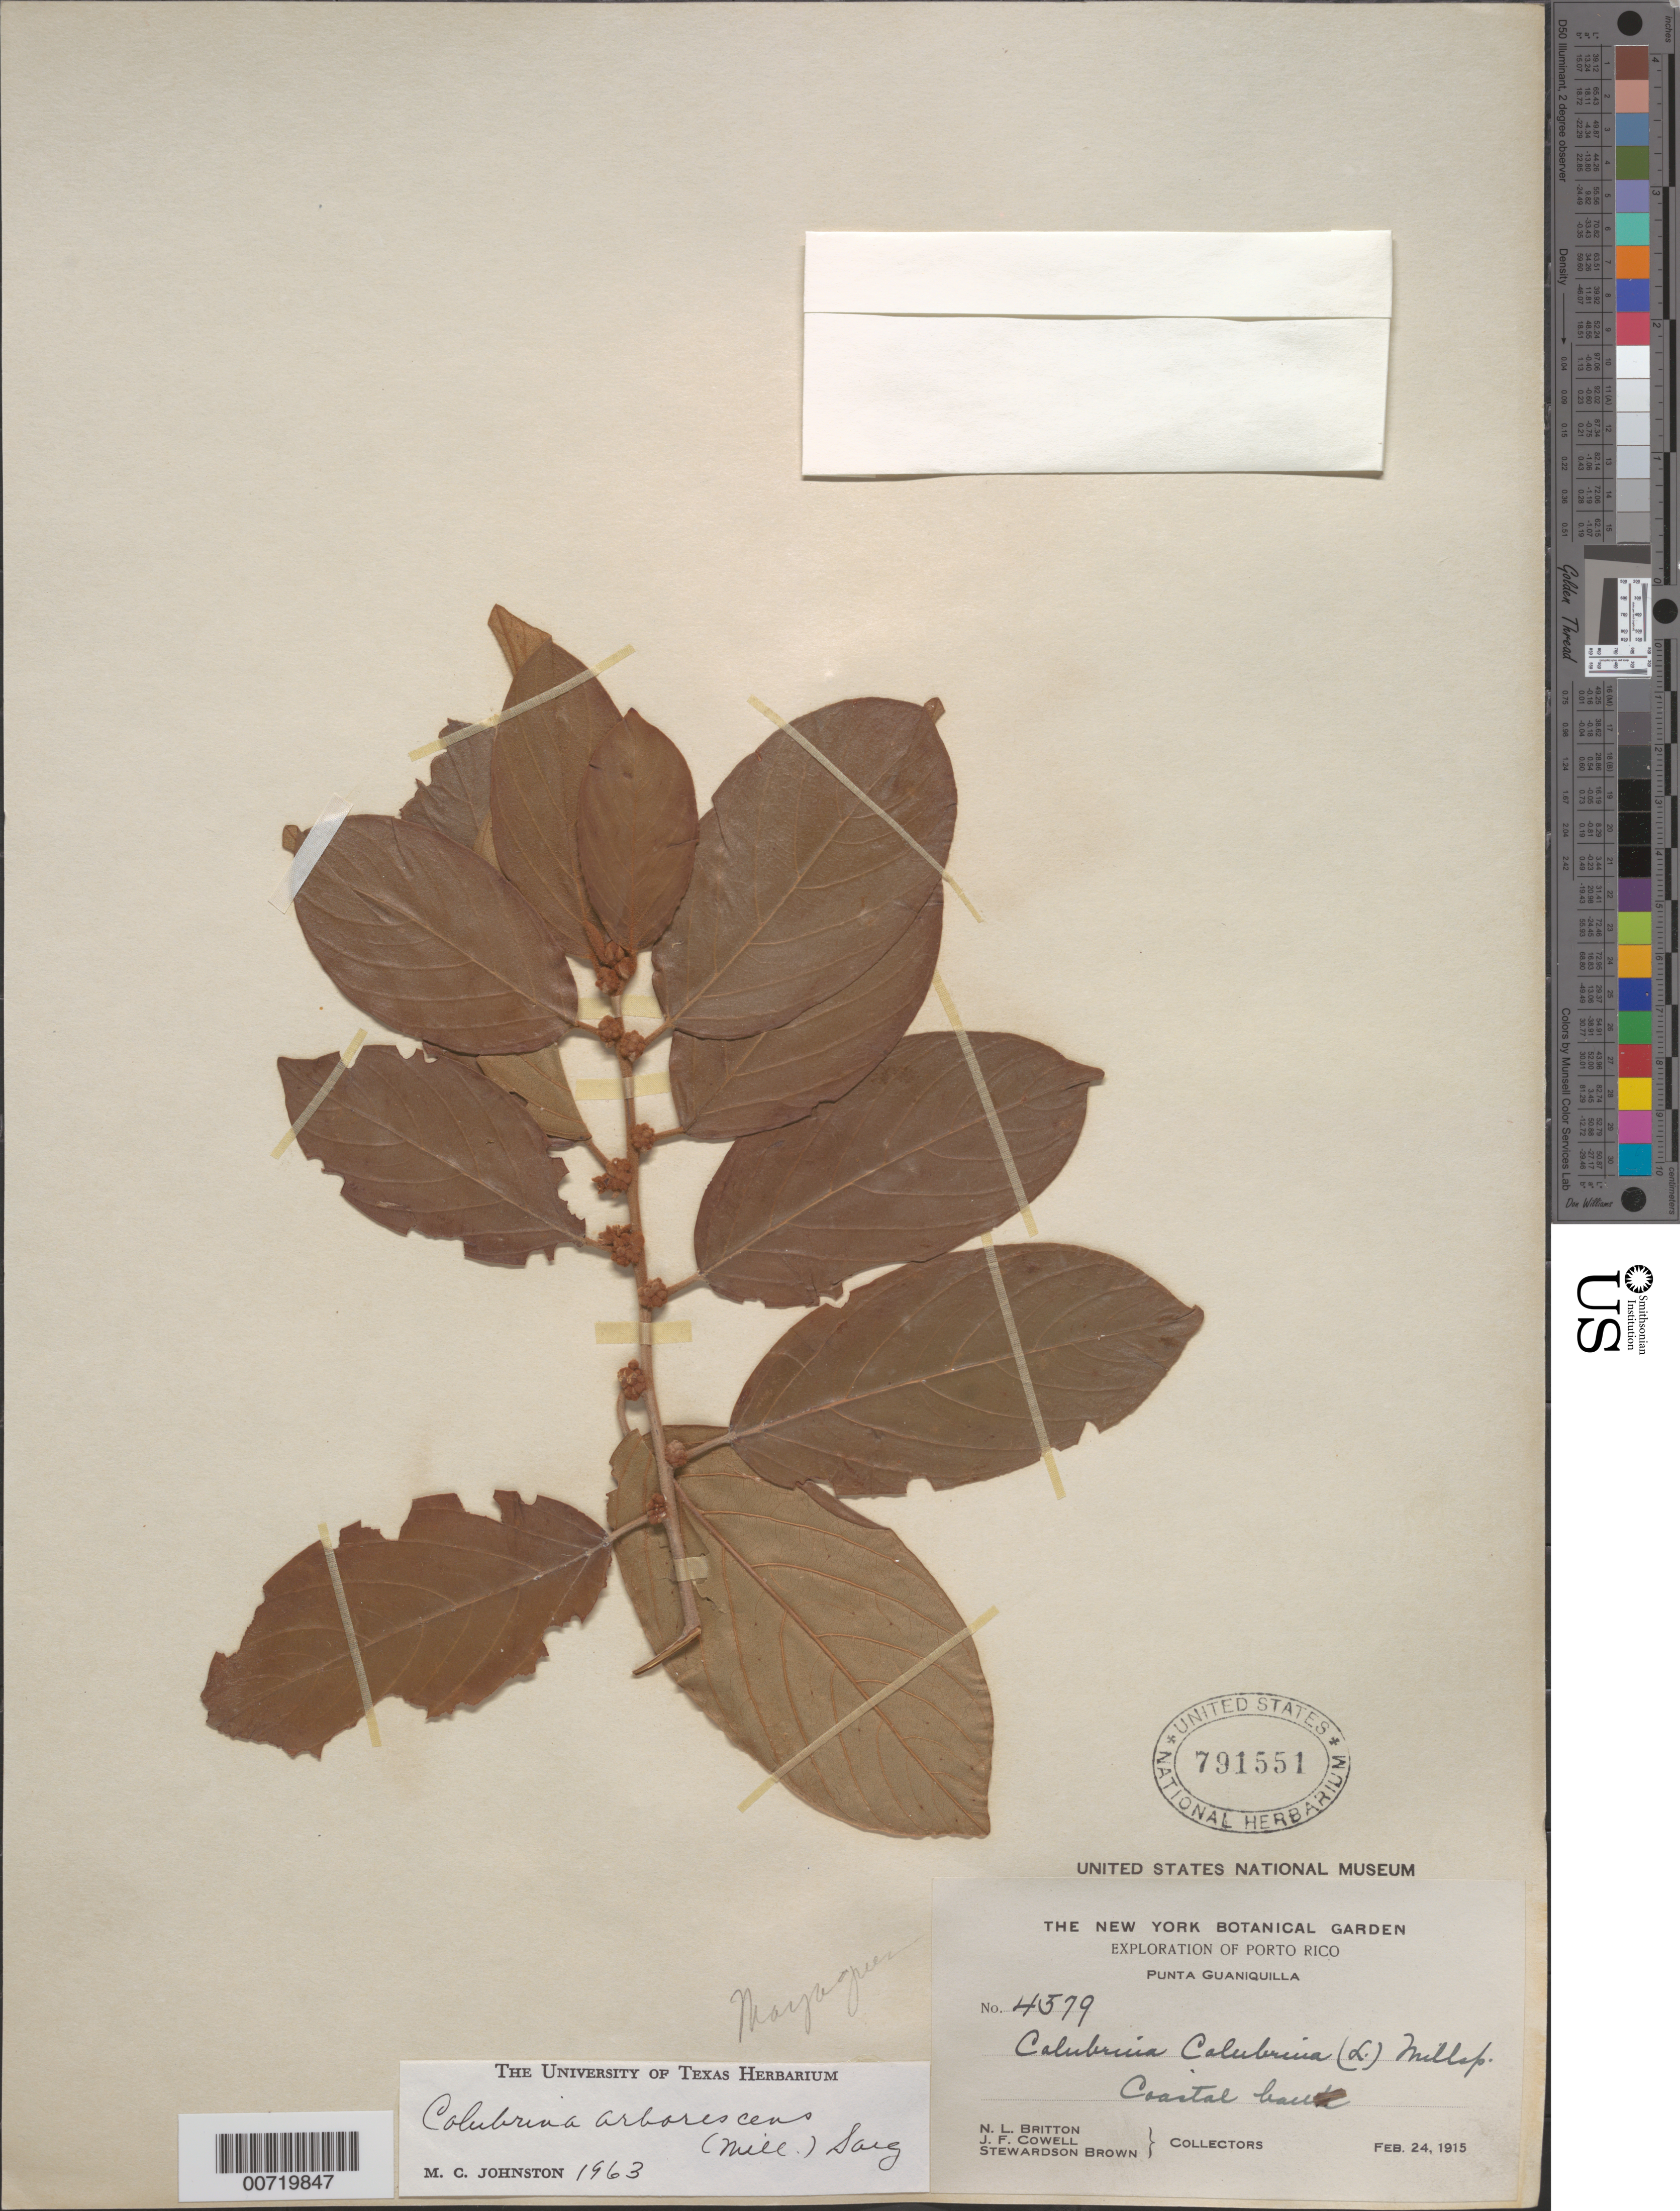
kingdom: Plantae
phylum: Tracheophyta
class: Magnoliopsida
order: Rosales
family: Rhamnaceae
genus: Colubrina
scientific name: Colubrina arborescens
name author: (Mill.) Sarg.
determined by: Johnston, Marshall C.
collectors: N. Britton, J. F. Cowell & S. Brown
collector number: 4579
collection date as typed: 24 Feb 1915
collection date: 1915-02-24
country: Puerto Rico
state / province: Cabo Rojo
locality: Punta Guaniquilla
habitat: Coastal bank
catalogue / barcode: US 791551